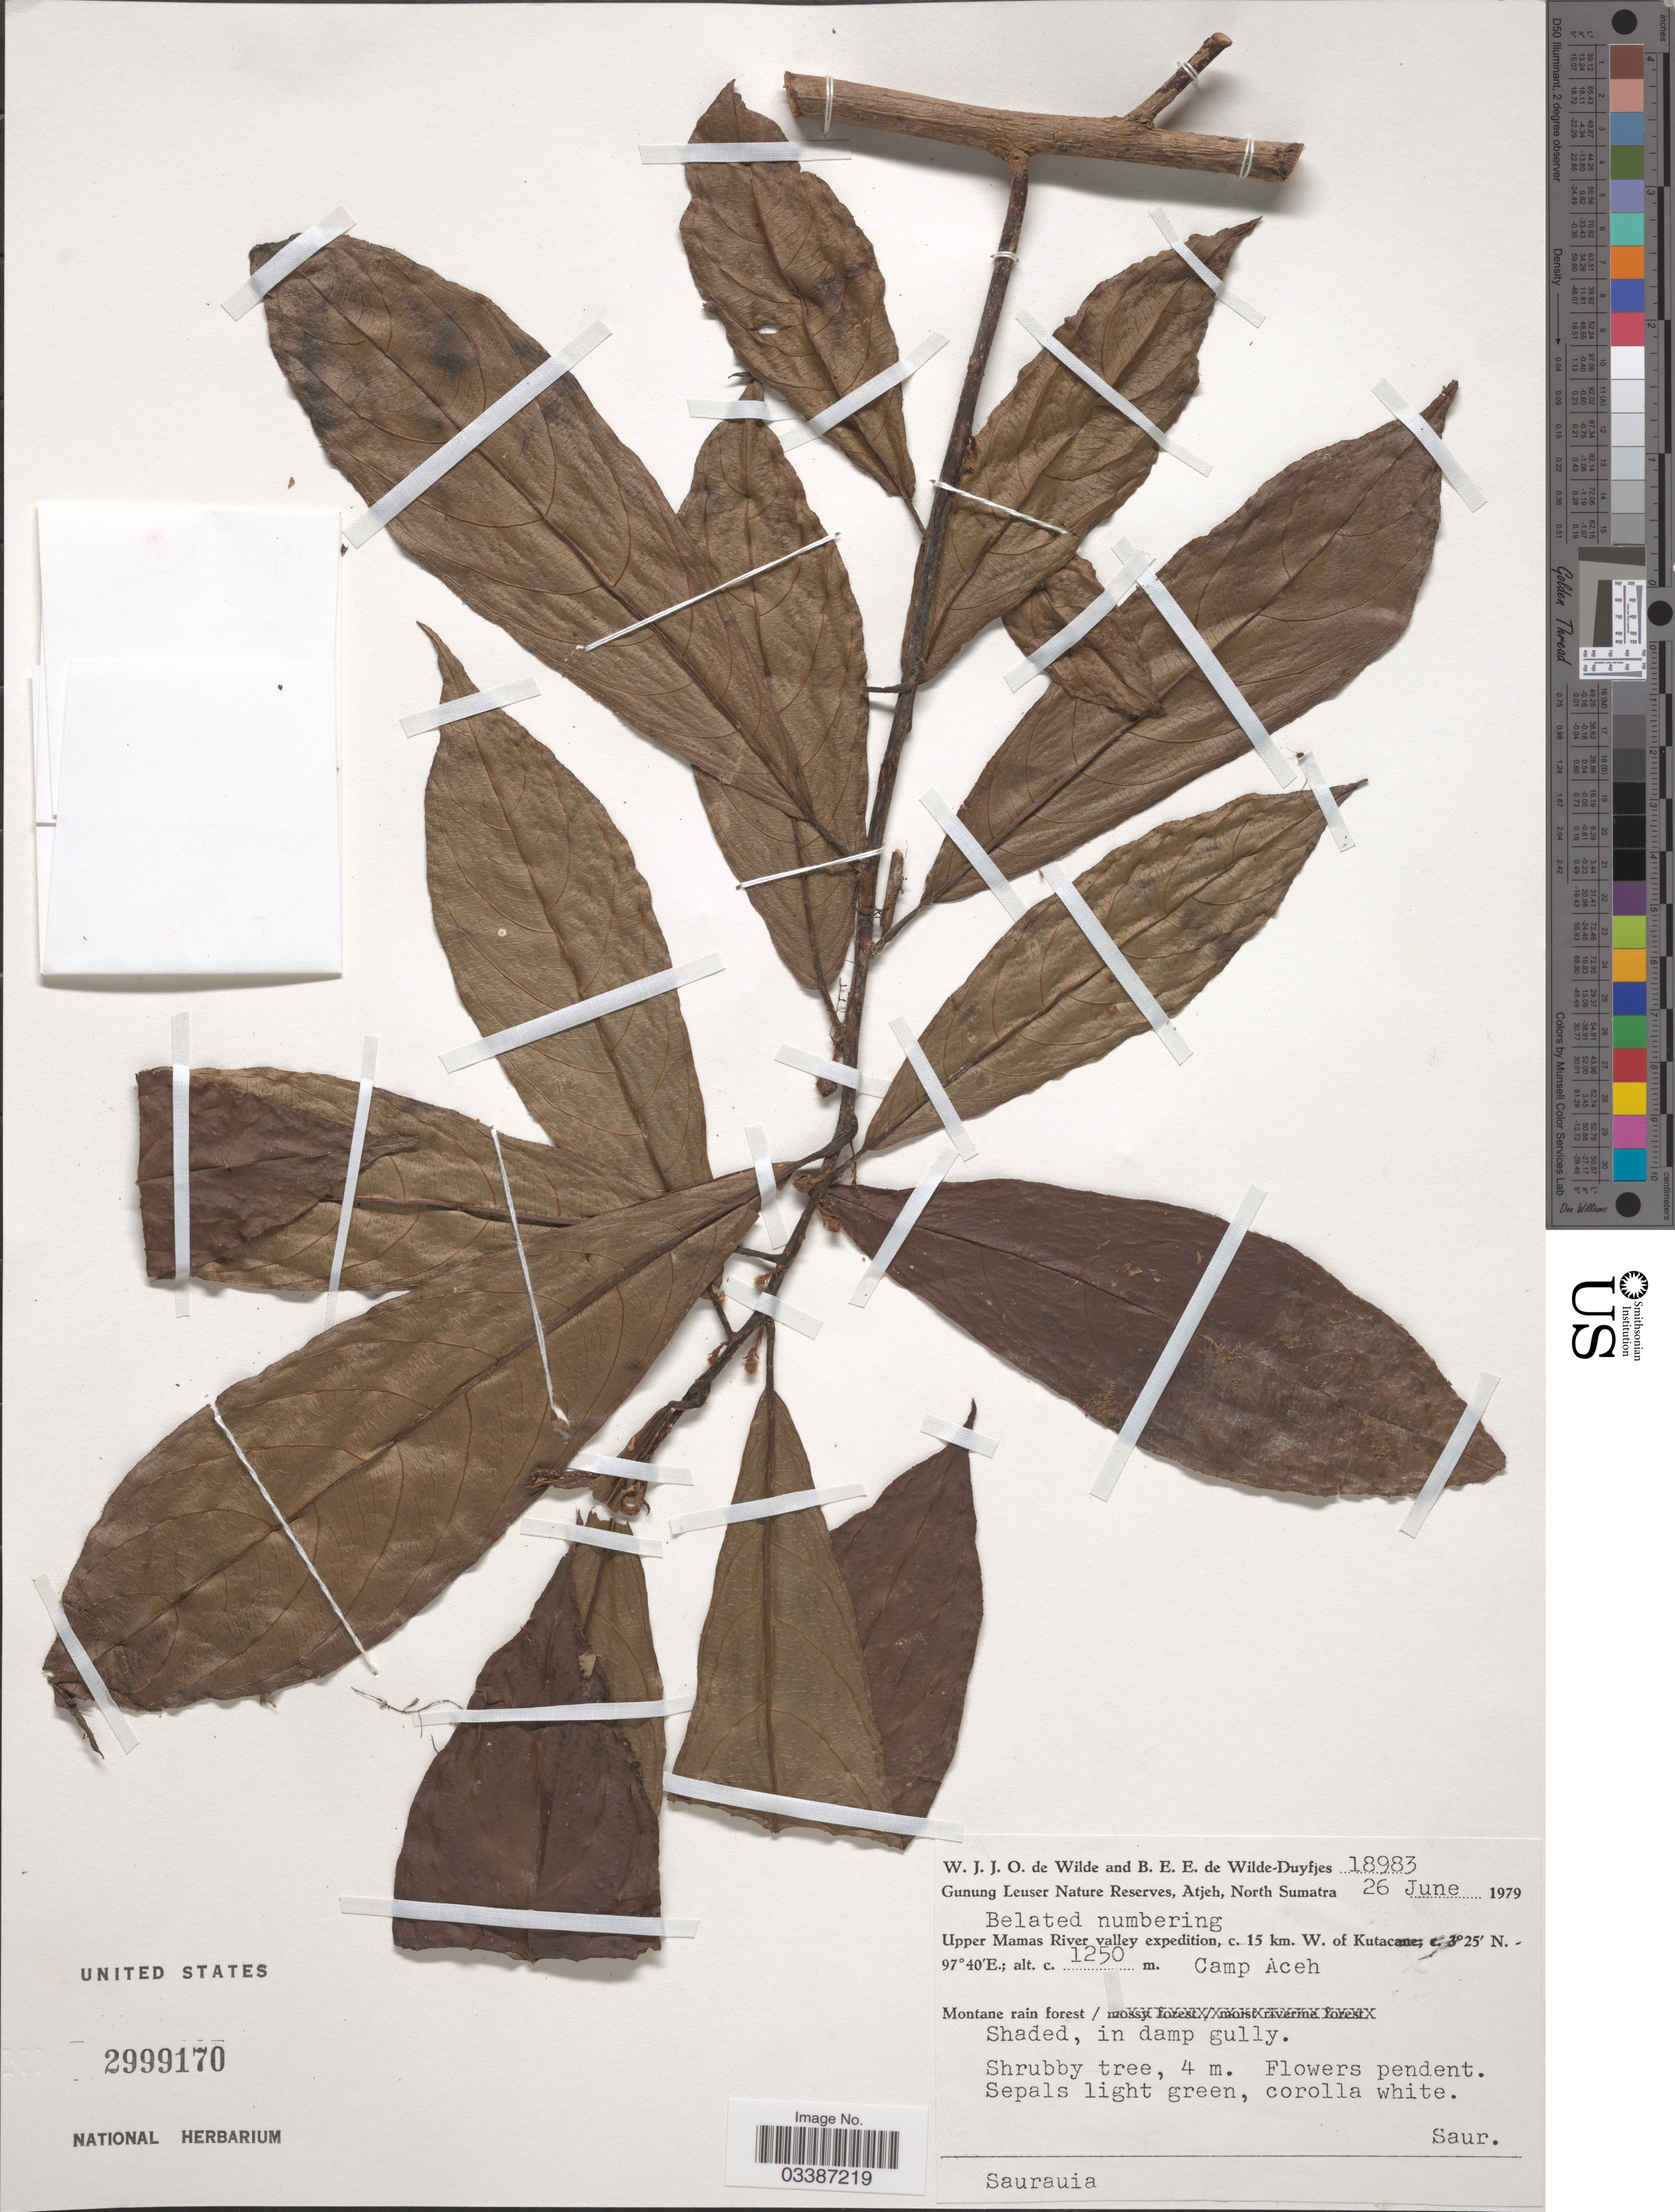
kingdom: Plantae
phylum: Tracheophyta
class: Magnoliopsida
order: Ericales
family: Actinidiaceae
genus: Saurauia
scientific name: Saurauia sp.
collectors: W. J. de Wilde & B. E. de Wilde-Duyfjes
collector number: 18983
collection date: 1979-06-26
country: Indonesia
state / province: Sumatra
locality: Gunung Leuser Nature Reserves, Atjeh, North Sumatra. Upper Mamas River valley, c. 15 km. W. of Kutacane.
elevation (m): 1250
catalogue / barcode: US 2999170